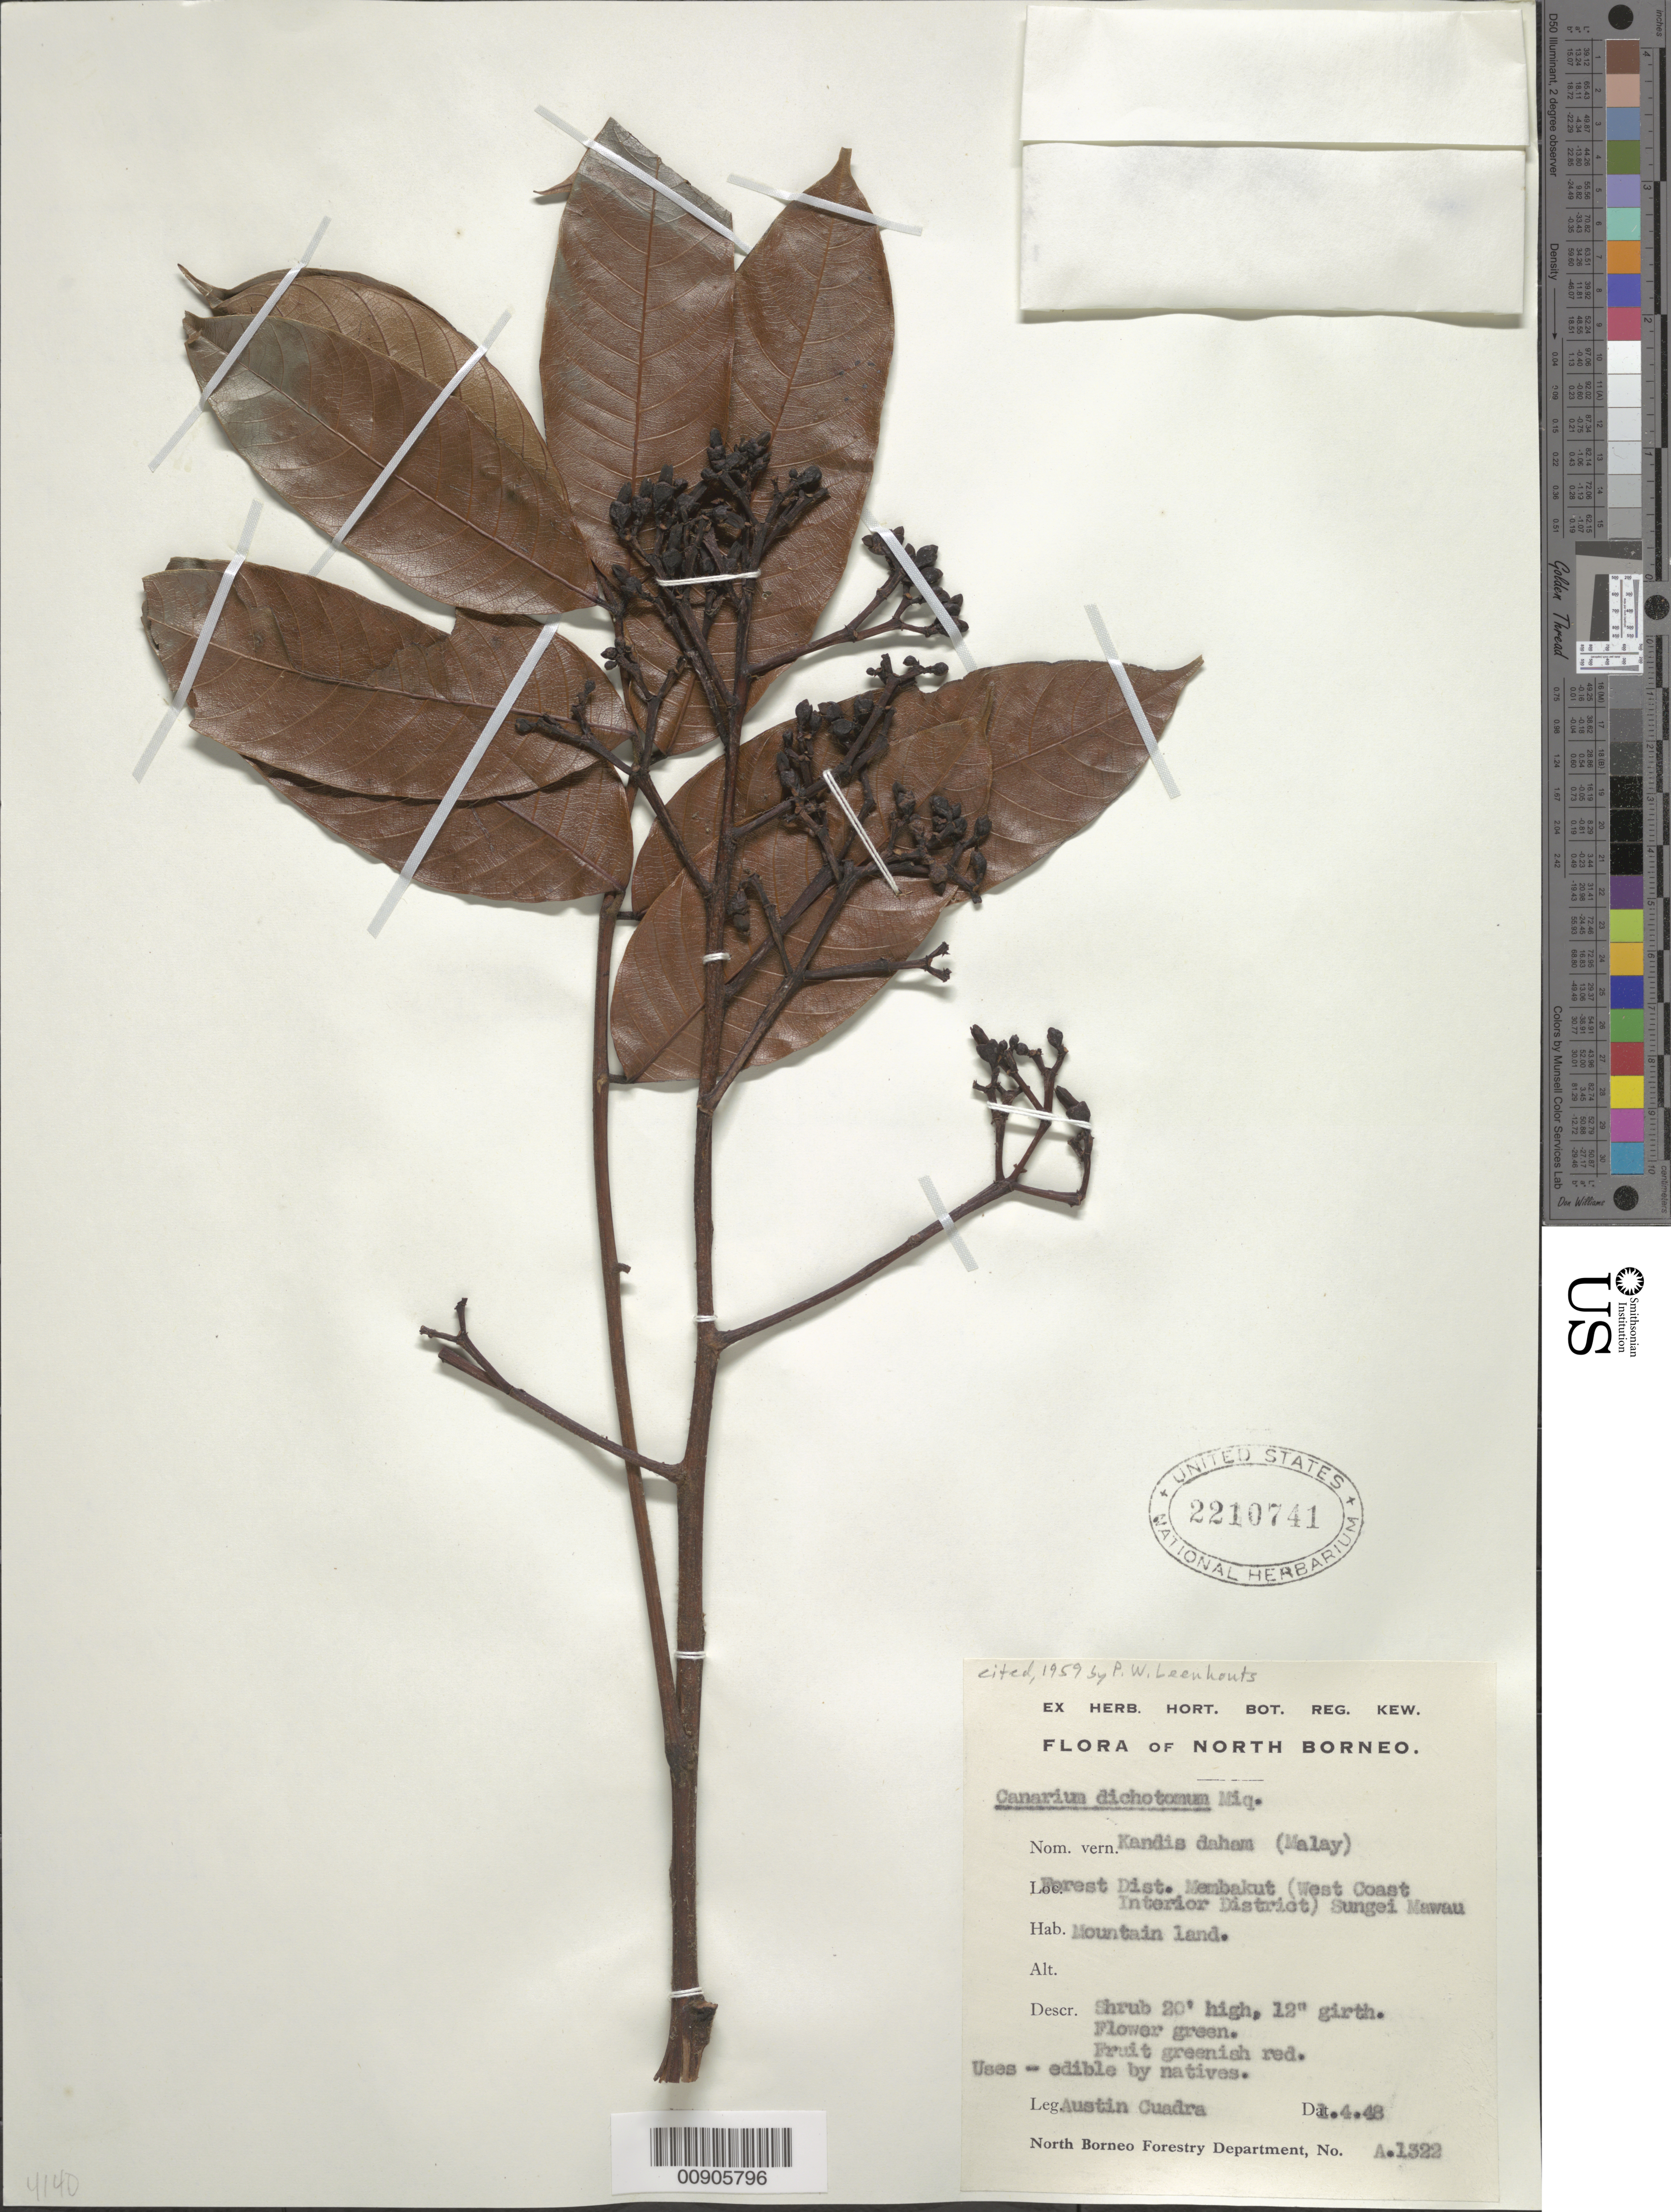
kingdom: Plantae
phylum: Tracheophyta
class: Magnoliopsida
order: Sapindales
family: Burseraceae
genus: Canarium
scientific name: Canarium dichotomum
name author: Miq.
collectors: Kadir Bin Abdul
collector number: A 1322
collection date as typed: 24 Apr 1949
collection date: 1949-04-24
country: Malaysia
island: Borneo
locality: Sepilok F.R.,Cjompt.14, Elopura For.Dis. Sandakan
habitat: Mountain land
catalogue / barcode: US 2210741